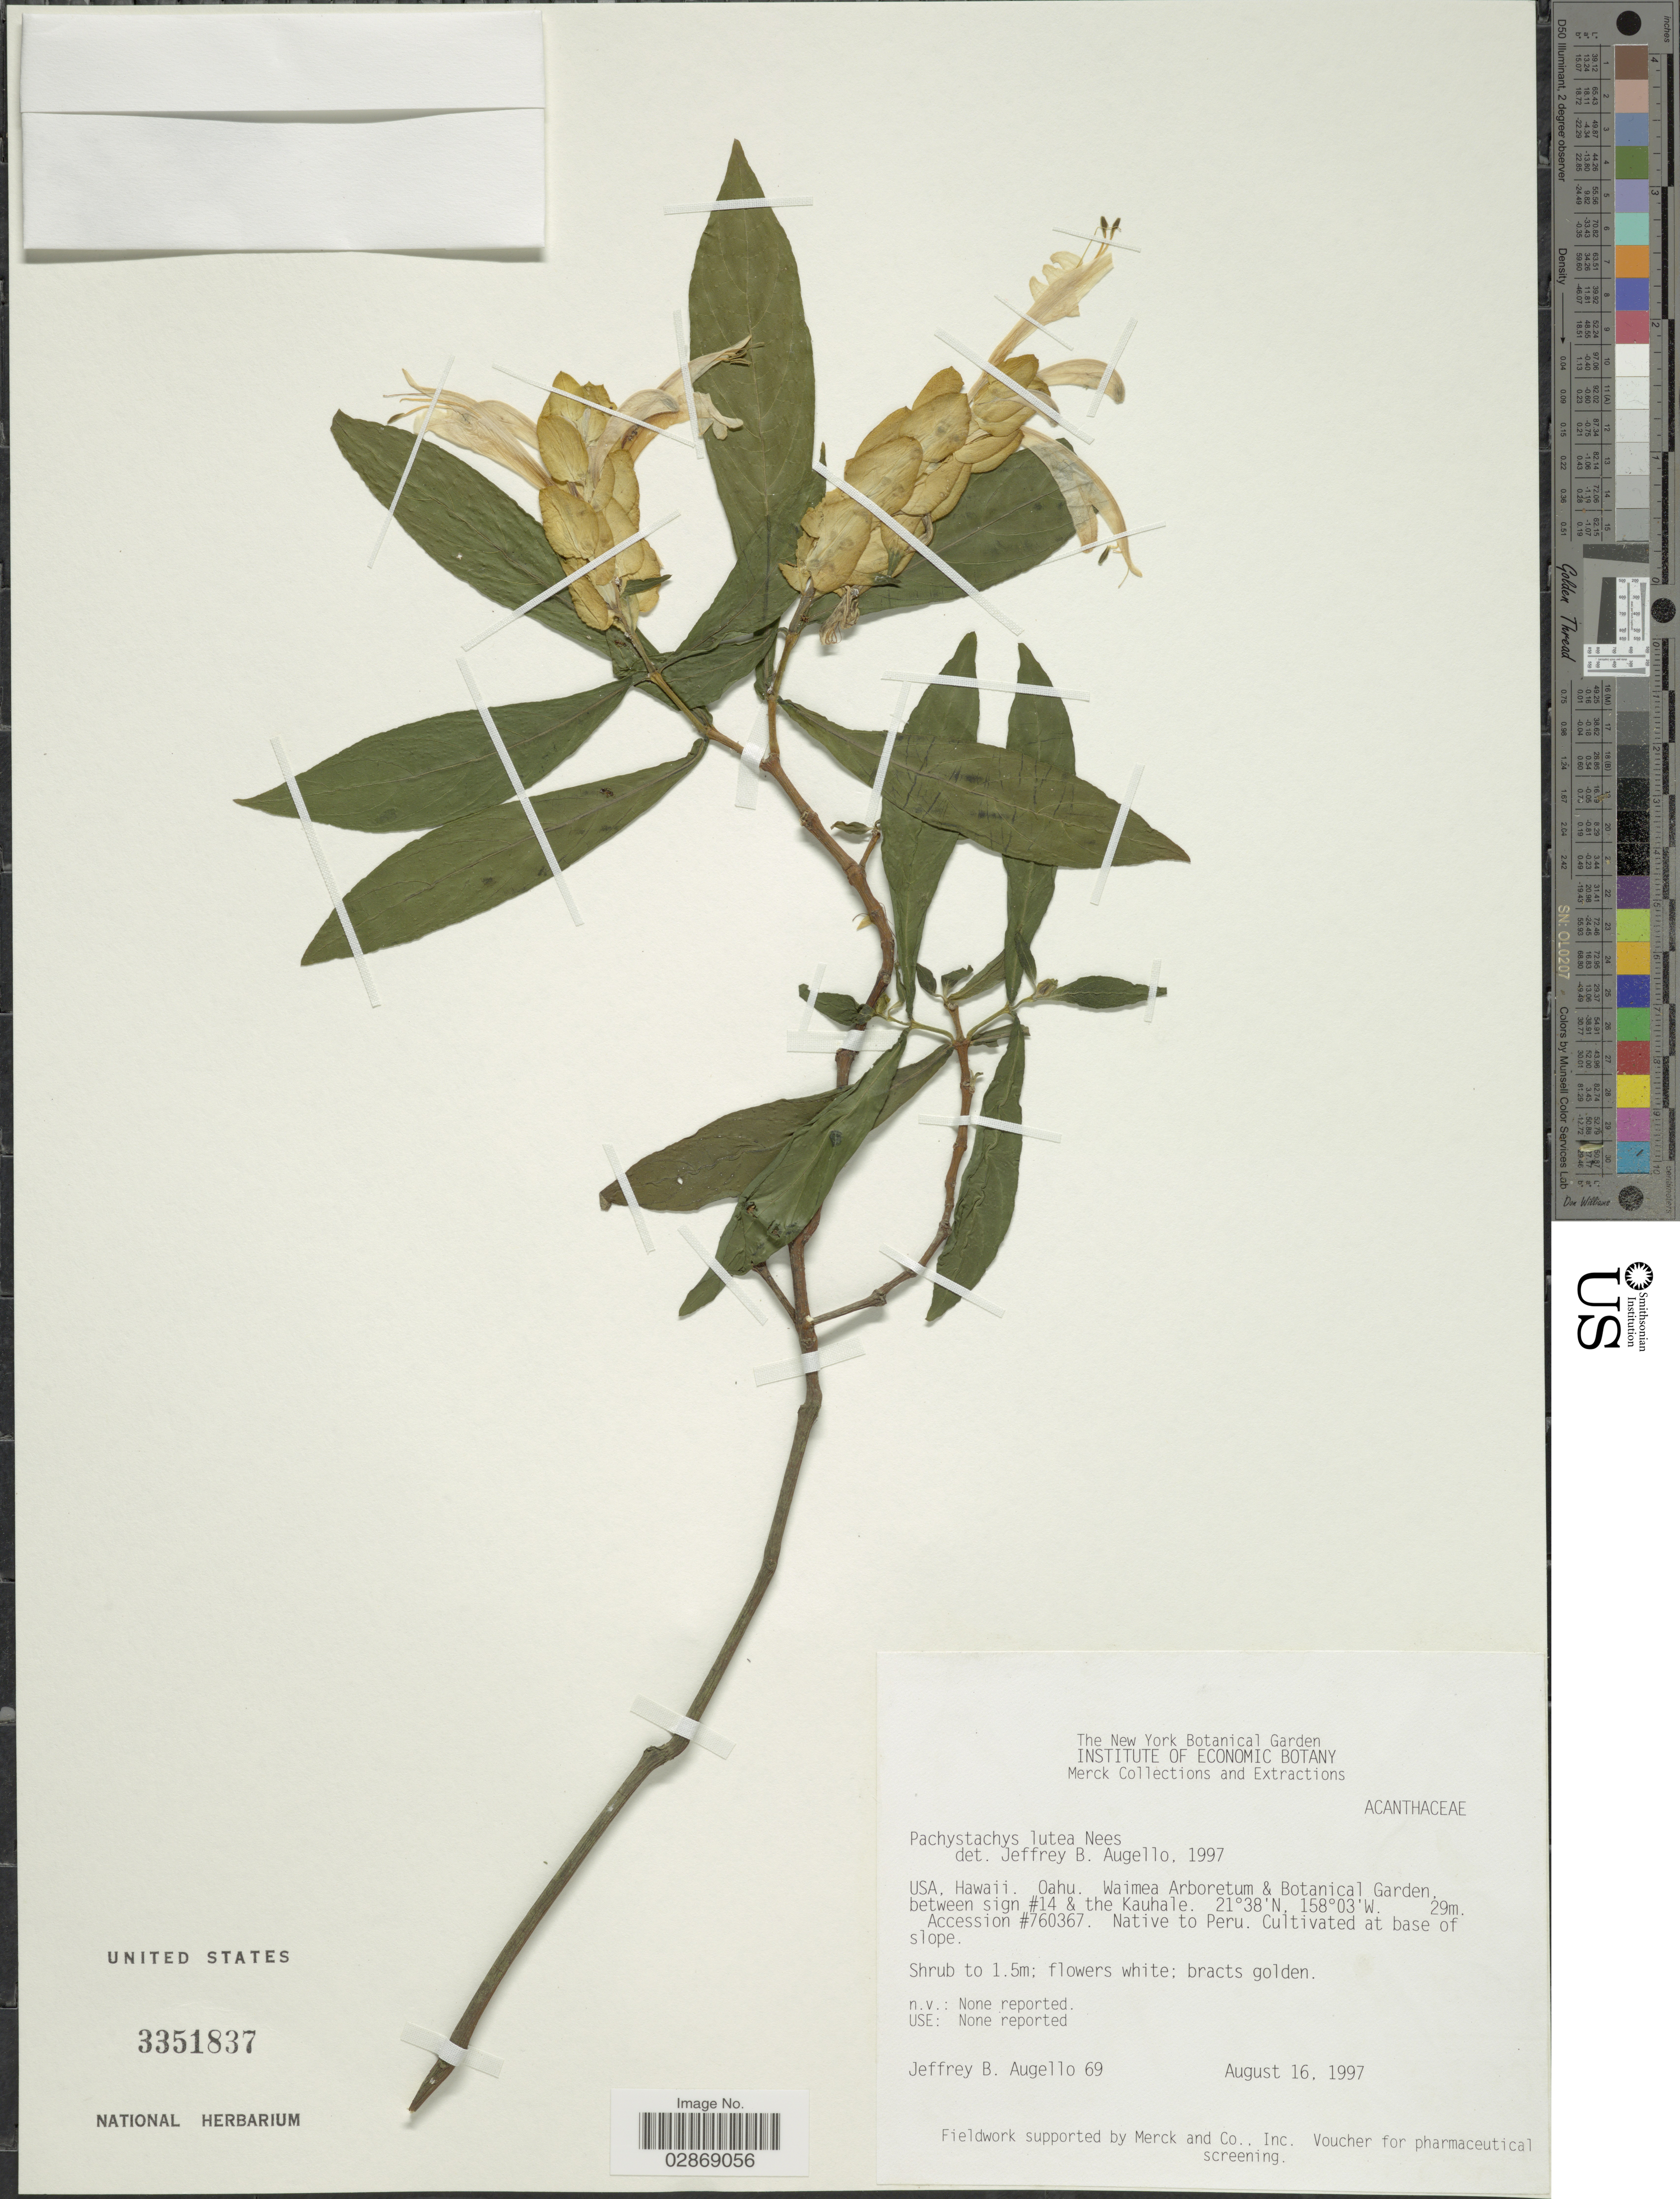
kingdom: Plantae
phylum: Tracheophyta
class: Magnoliopsida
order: Lamiales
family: Acanthaceae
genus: Pachystachys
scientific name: Pachystachys lutea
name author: Nees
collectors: J. Augello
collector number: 69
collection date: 1997-08-16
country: United States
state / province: Hawaii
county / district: Honolulu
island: Oahu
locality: Oahu. Waimea Arboretum & Botanical Garden between sign # 14 & the Kauhale.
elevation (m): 29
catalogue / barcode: US 3351837